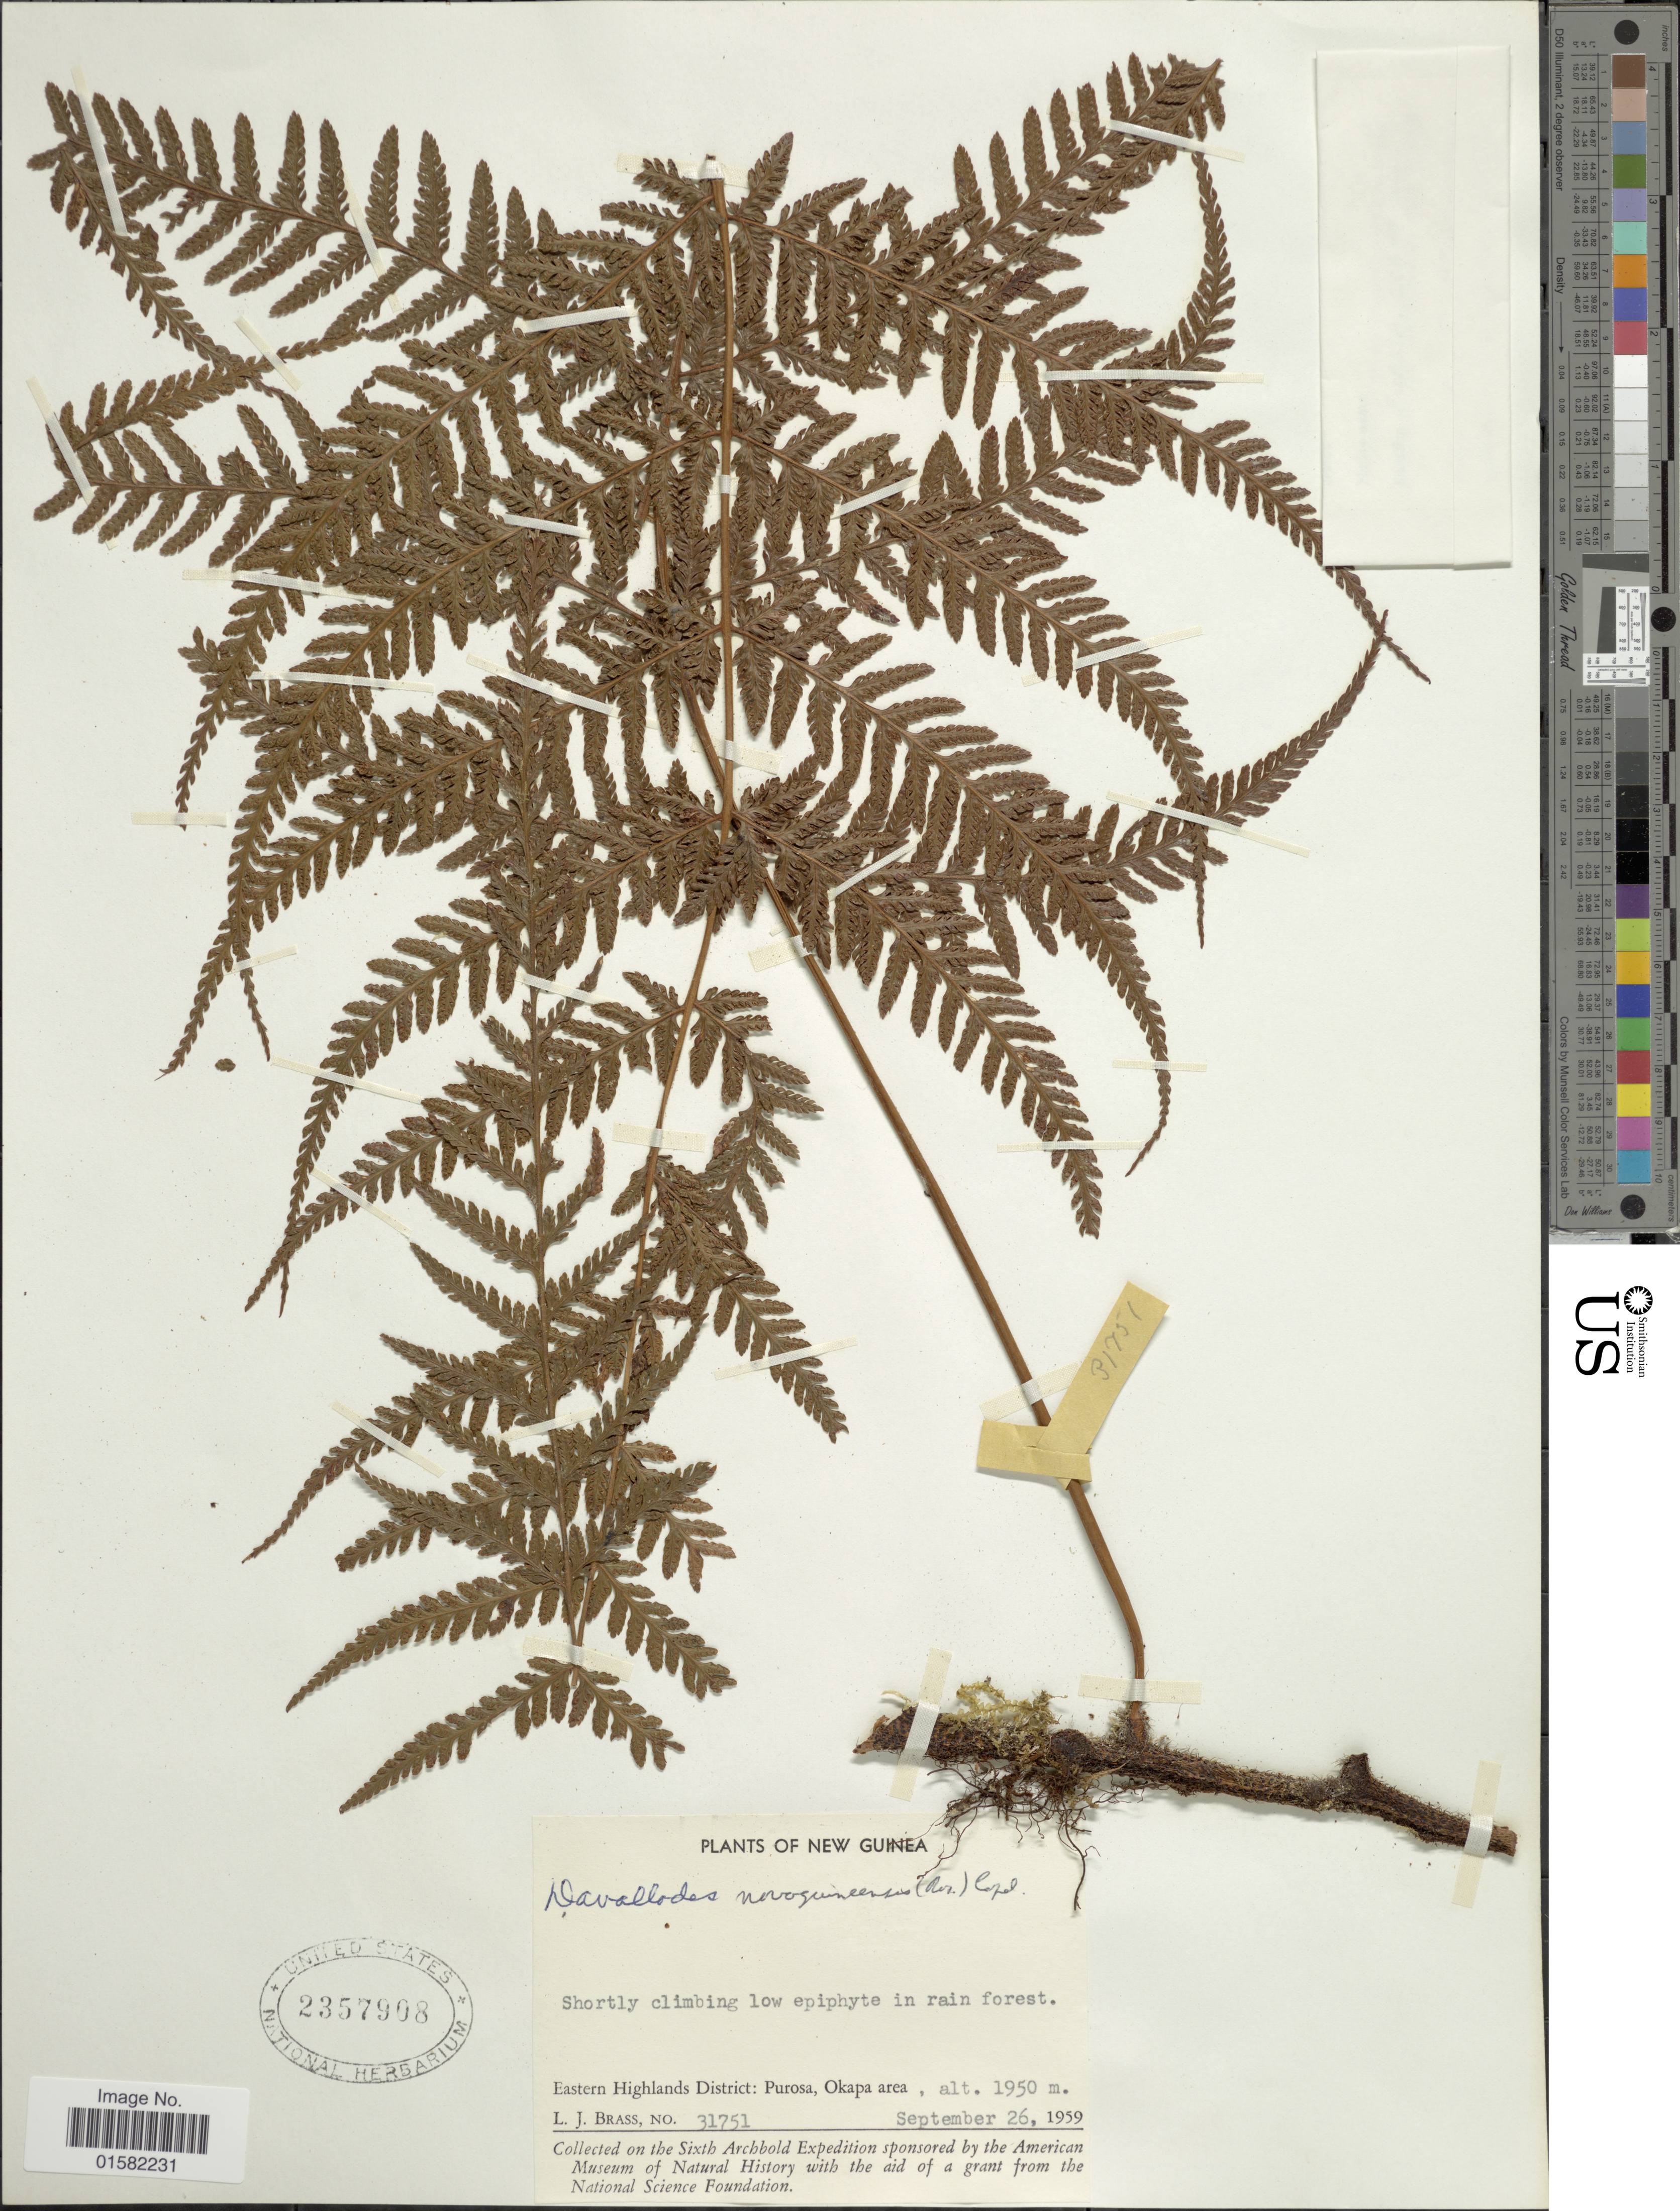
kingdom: Plantae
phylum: Tracheophyta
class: Polypodiopsida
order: Polypodiales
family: Davalliaceae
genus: Davallodes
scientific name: Davallodes novoguineense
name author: (Rosenst.) Copel.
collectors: L. J. Brass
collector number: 31751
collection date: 1959-09-26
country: Papua New Guinea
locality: New Guinea, Eastern Highlands District: Purosa, Okapa area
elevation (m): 1950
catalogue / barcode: US 2357908